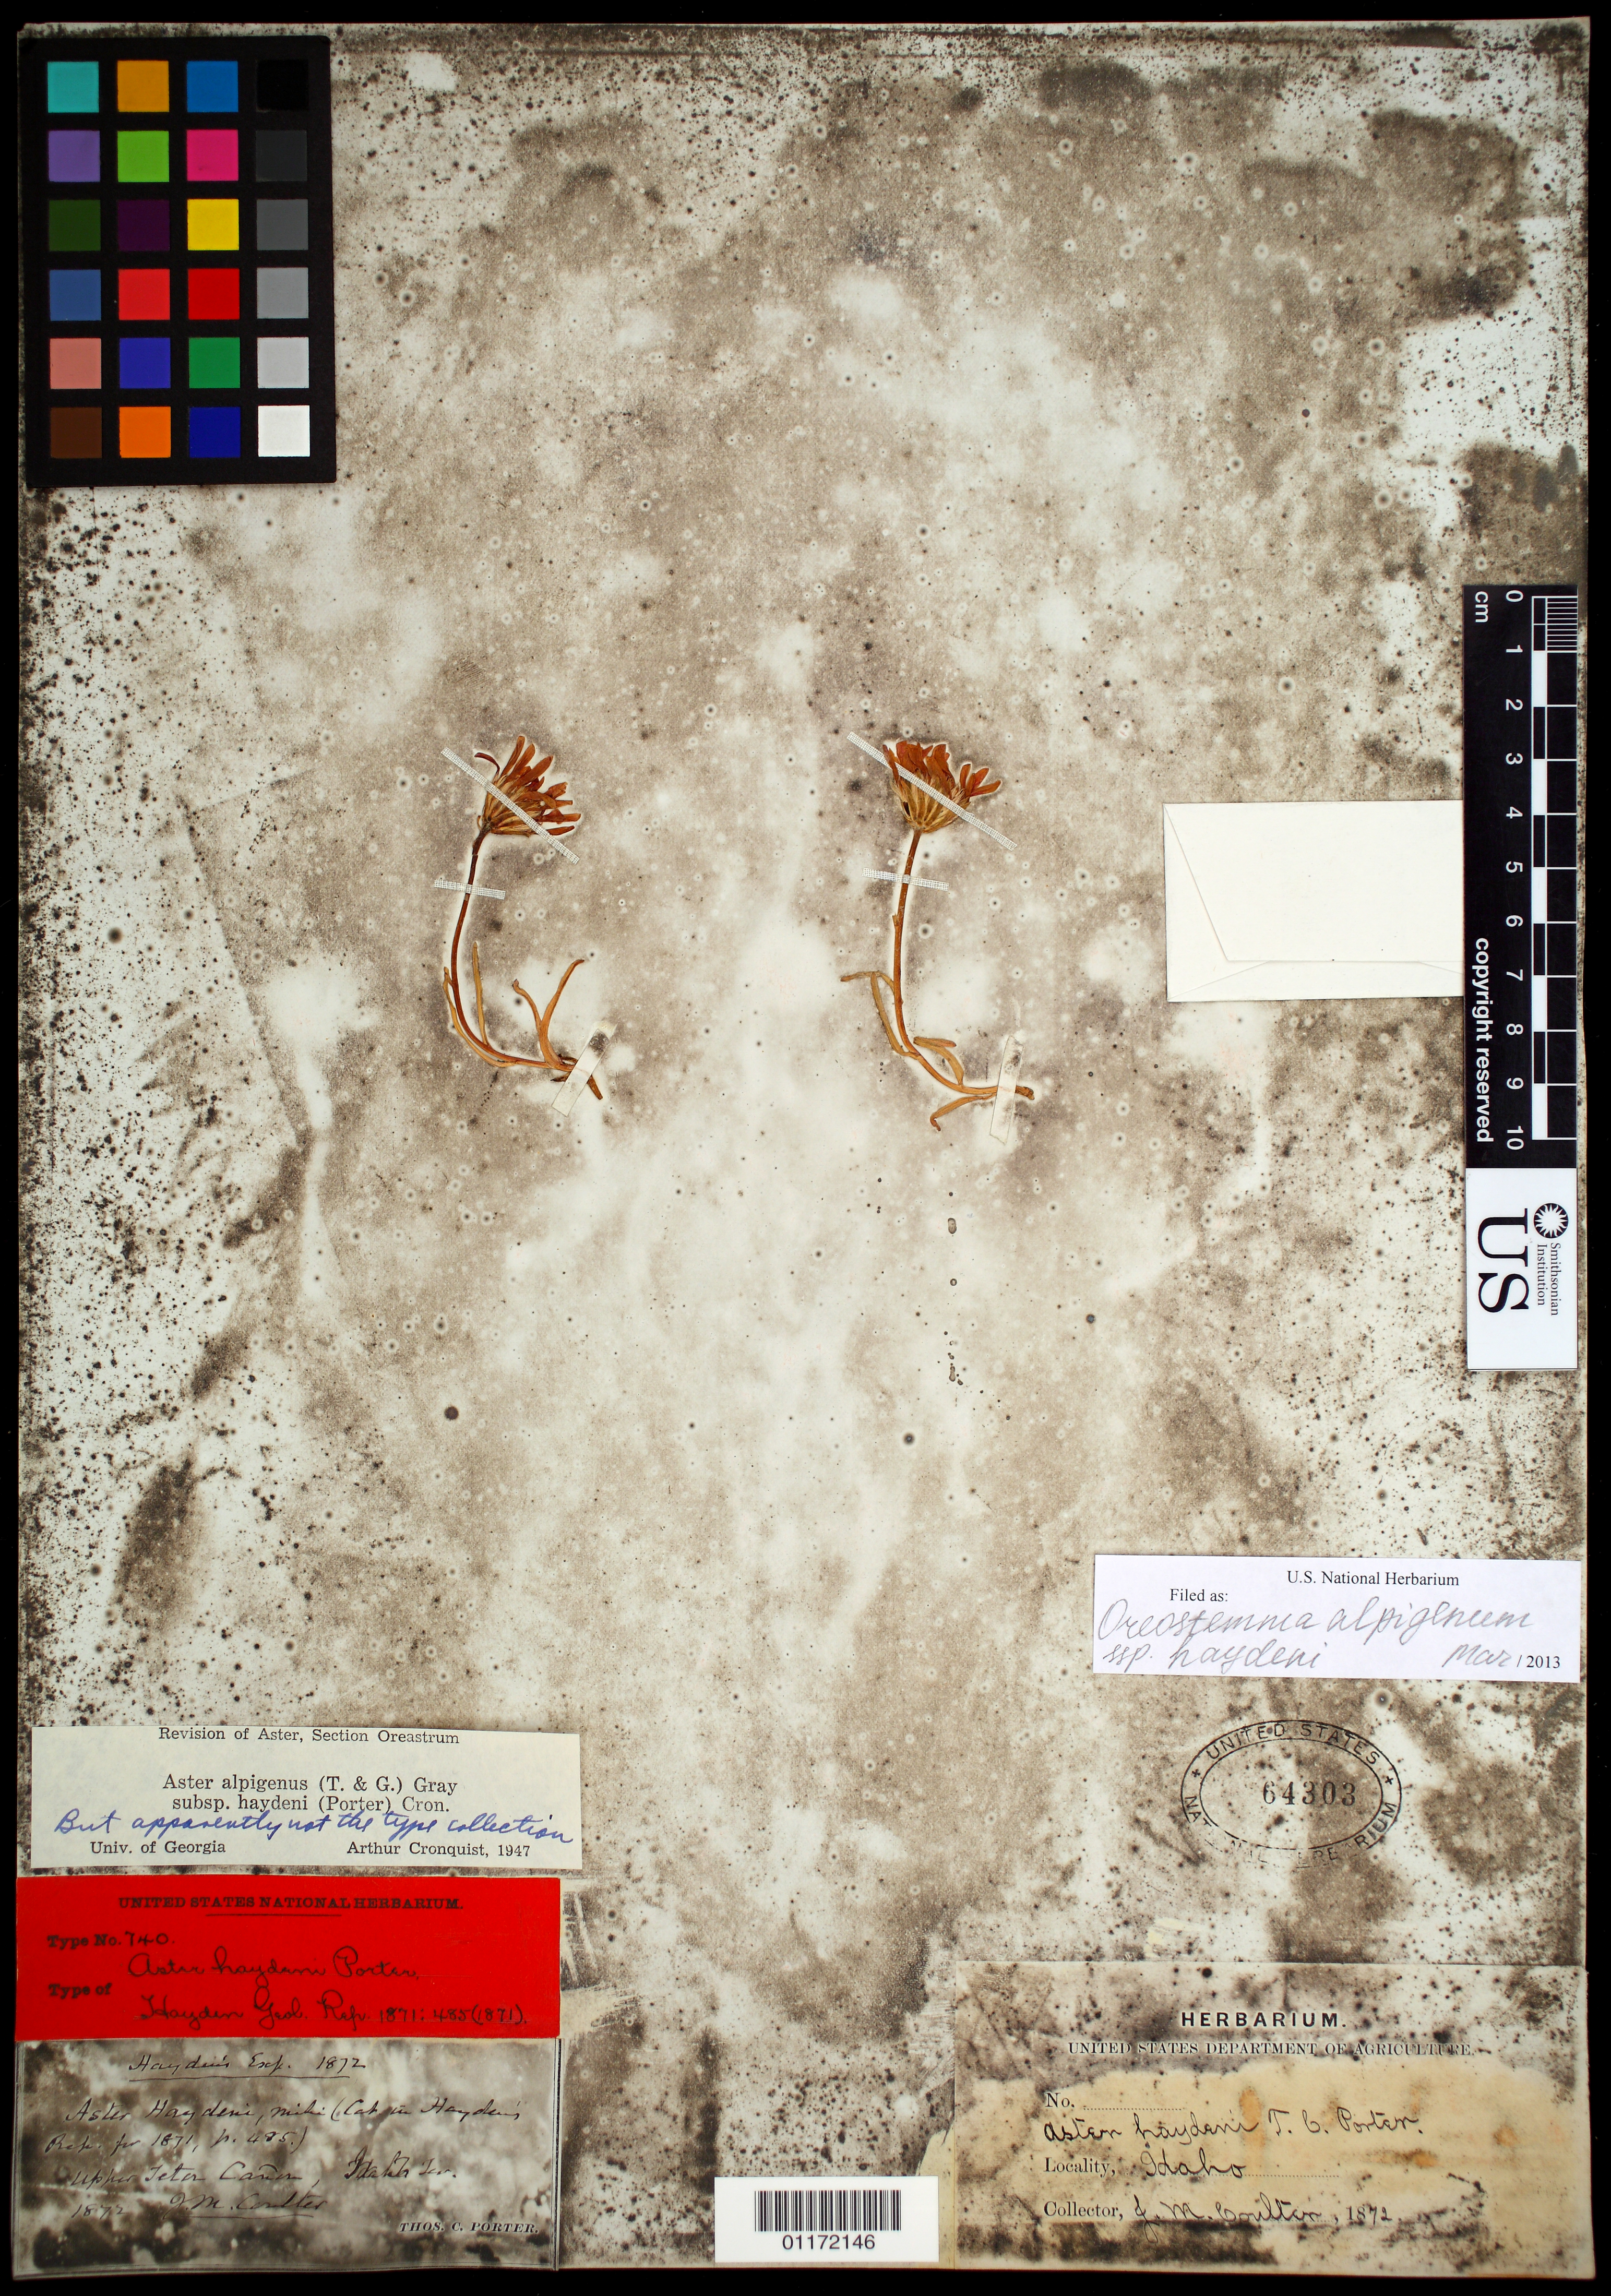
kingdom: Plantae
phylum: Tracheophyta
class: Magnoliopsida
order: Asterales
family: Asteraceae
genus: Oreostemma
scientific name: Oreostemma alpigenum var. haydenii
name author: (Porter) G.L. Nesom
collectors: J. M. Coulter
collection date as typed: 1872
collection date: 1872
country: United States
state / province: Idaho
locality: Upper Teton Canyon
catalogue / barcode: US 64303